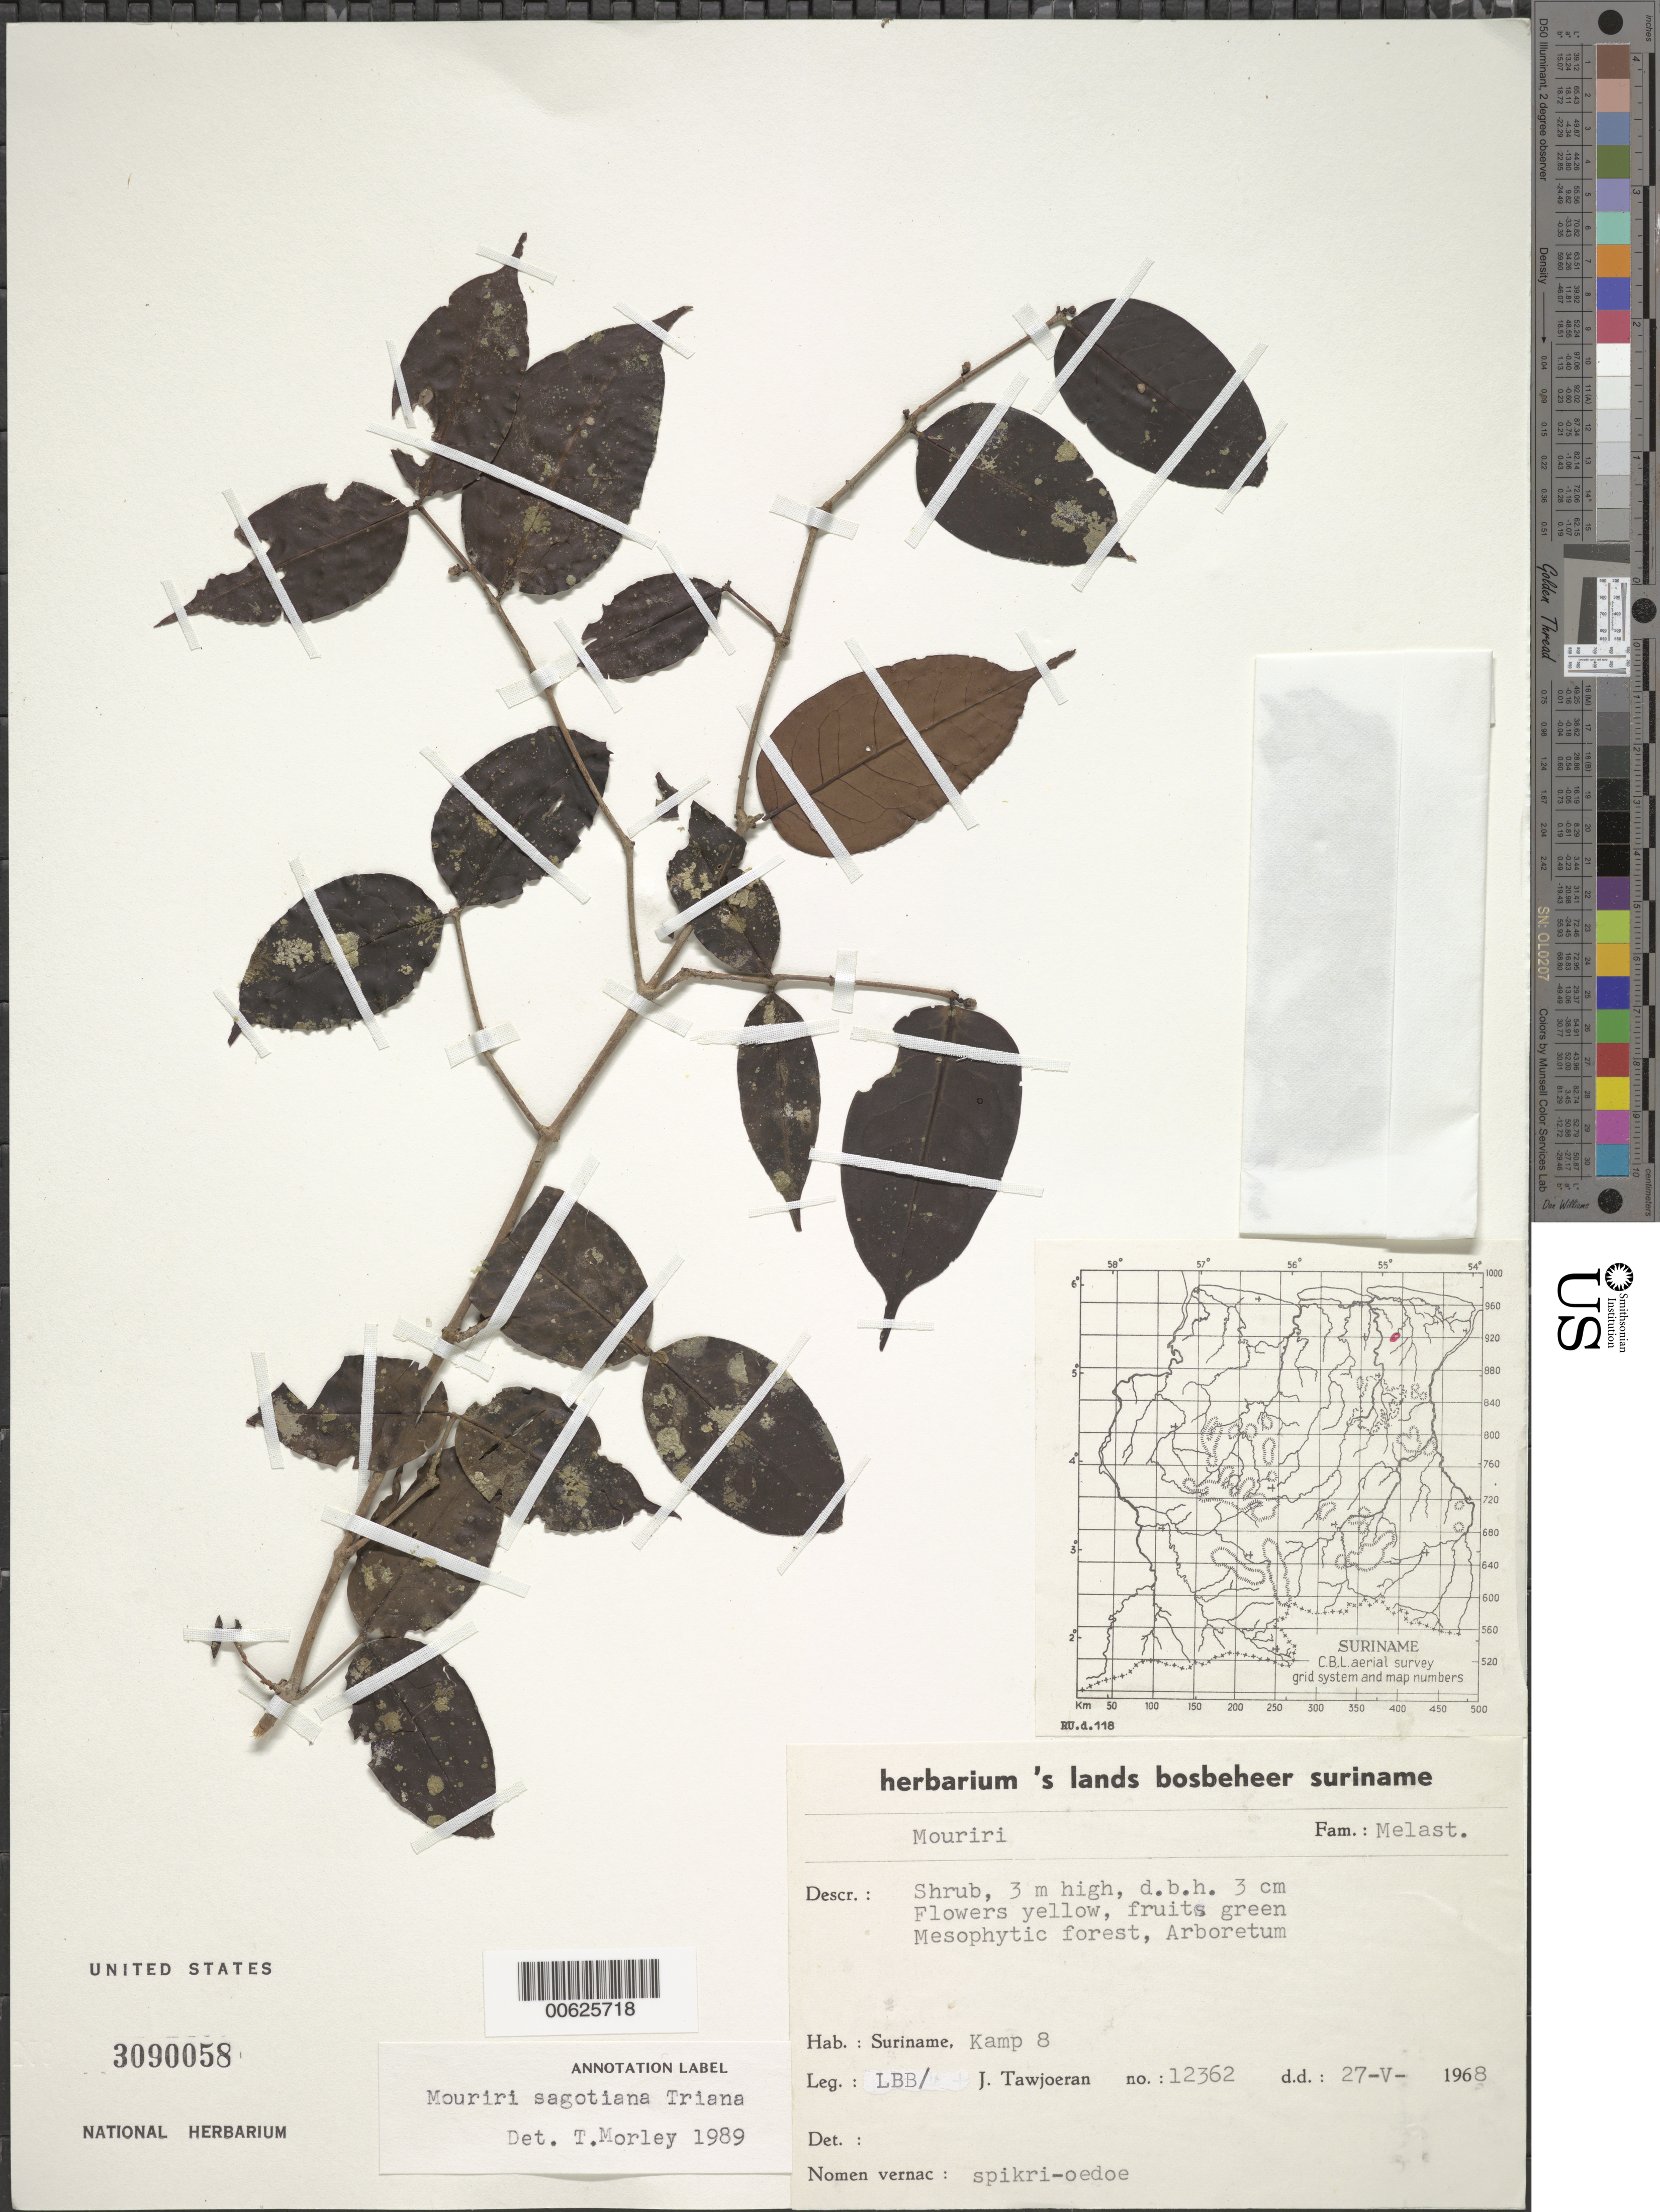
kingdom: Plantae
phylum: Tracheophyta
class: Magnoliopsida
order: Myrtales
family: Melastomataceae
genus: Mouriri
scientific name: Mouriri sagotiana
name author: Triana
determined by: Morley, T.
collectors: J. Tawjoeran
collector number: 12362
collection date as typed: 27-May-68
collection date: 1968-05-27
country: Suriname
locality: Mapane Kreek area, Kamp 8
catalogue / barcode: US 3090058